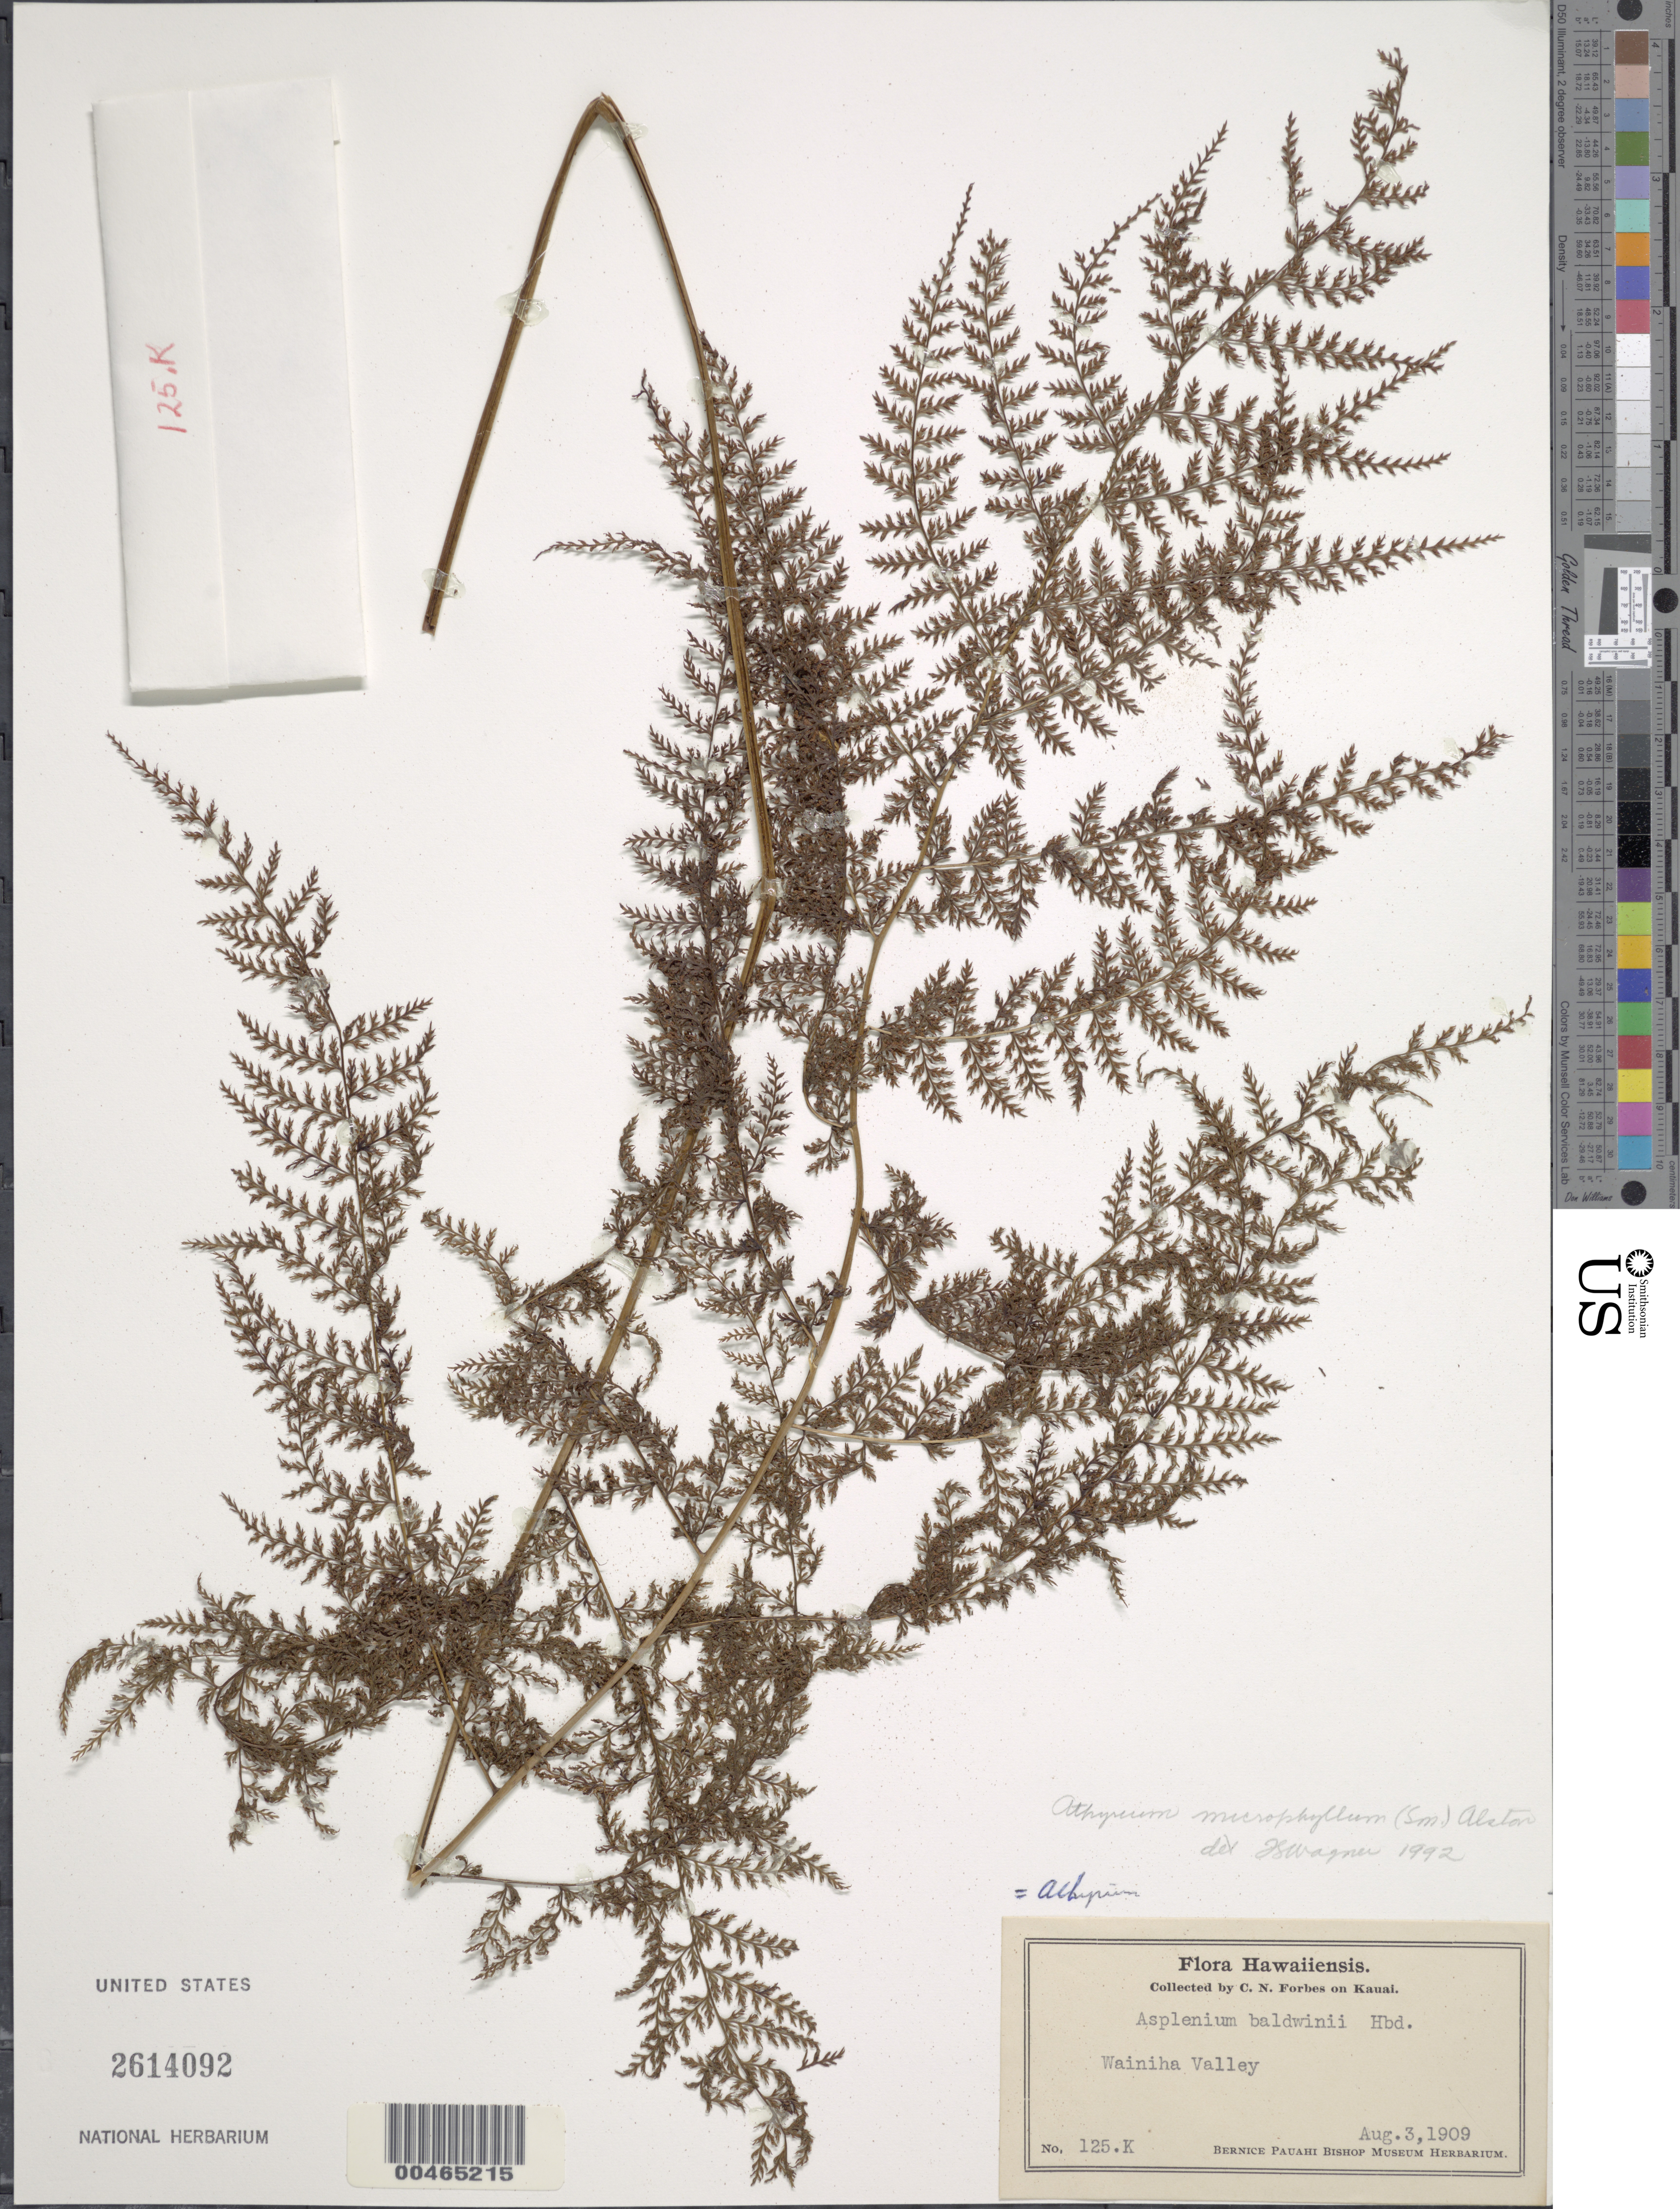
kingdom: Plantae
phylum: Tracheophyta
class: Polypodiopsida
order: Polypodiales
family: Athyriaceae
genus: Athyrium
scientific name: Athyrium microphyllum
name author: (Sm.) Alston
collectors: C. N. Forbes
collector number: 125.K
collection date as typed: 3 Aug 1909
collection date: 1909-08-03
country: United States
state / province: Hawaii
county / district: Kauai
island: Kaua'i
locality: Wainiha Valley, Kauai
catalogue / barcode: US 2614092